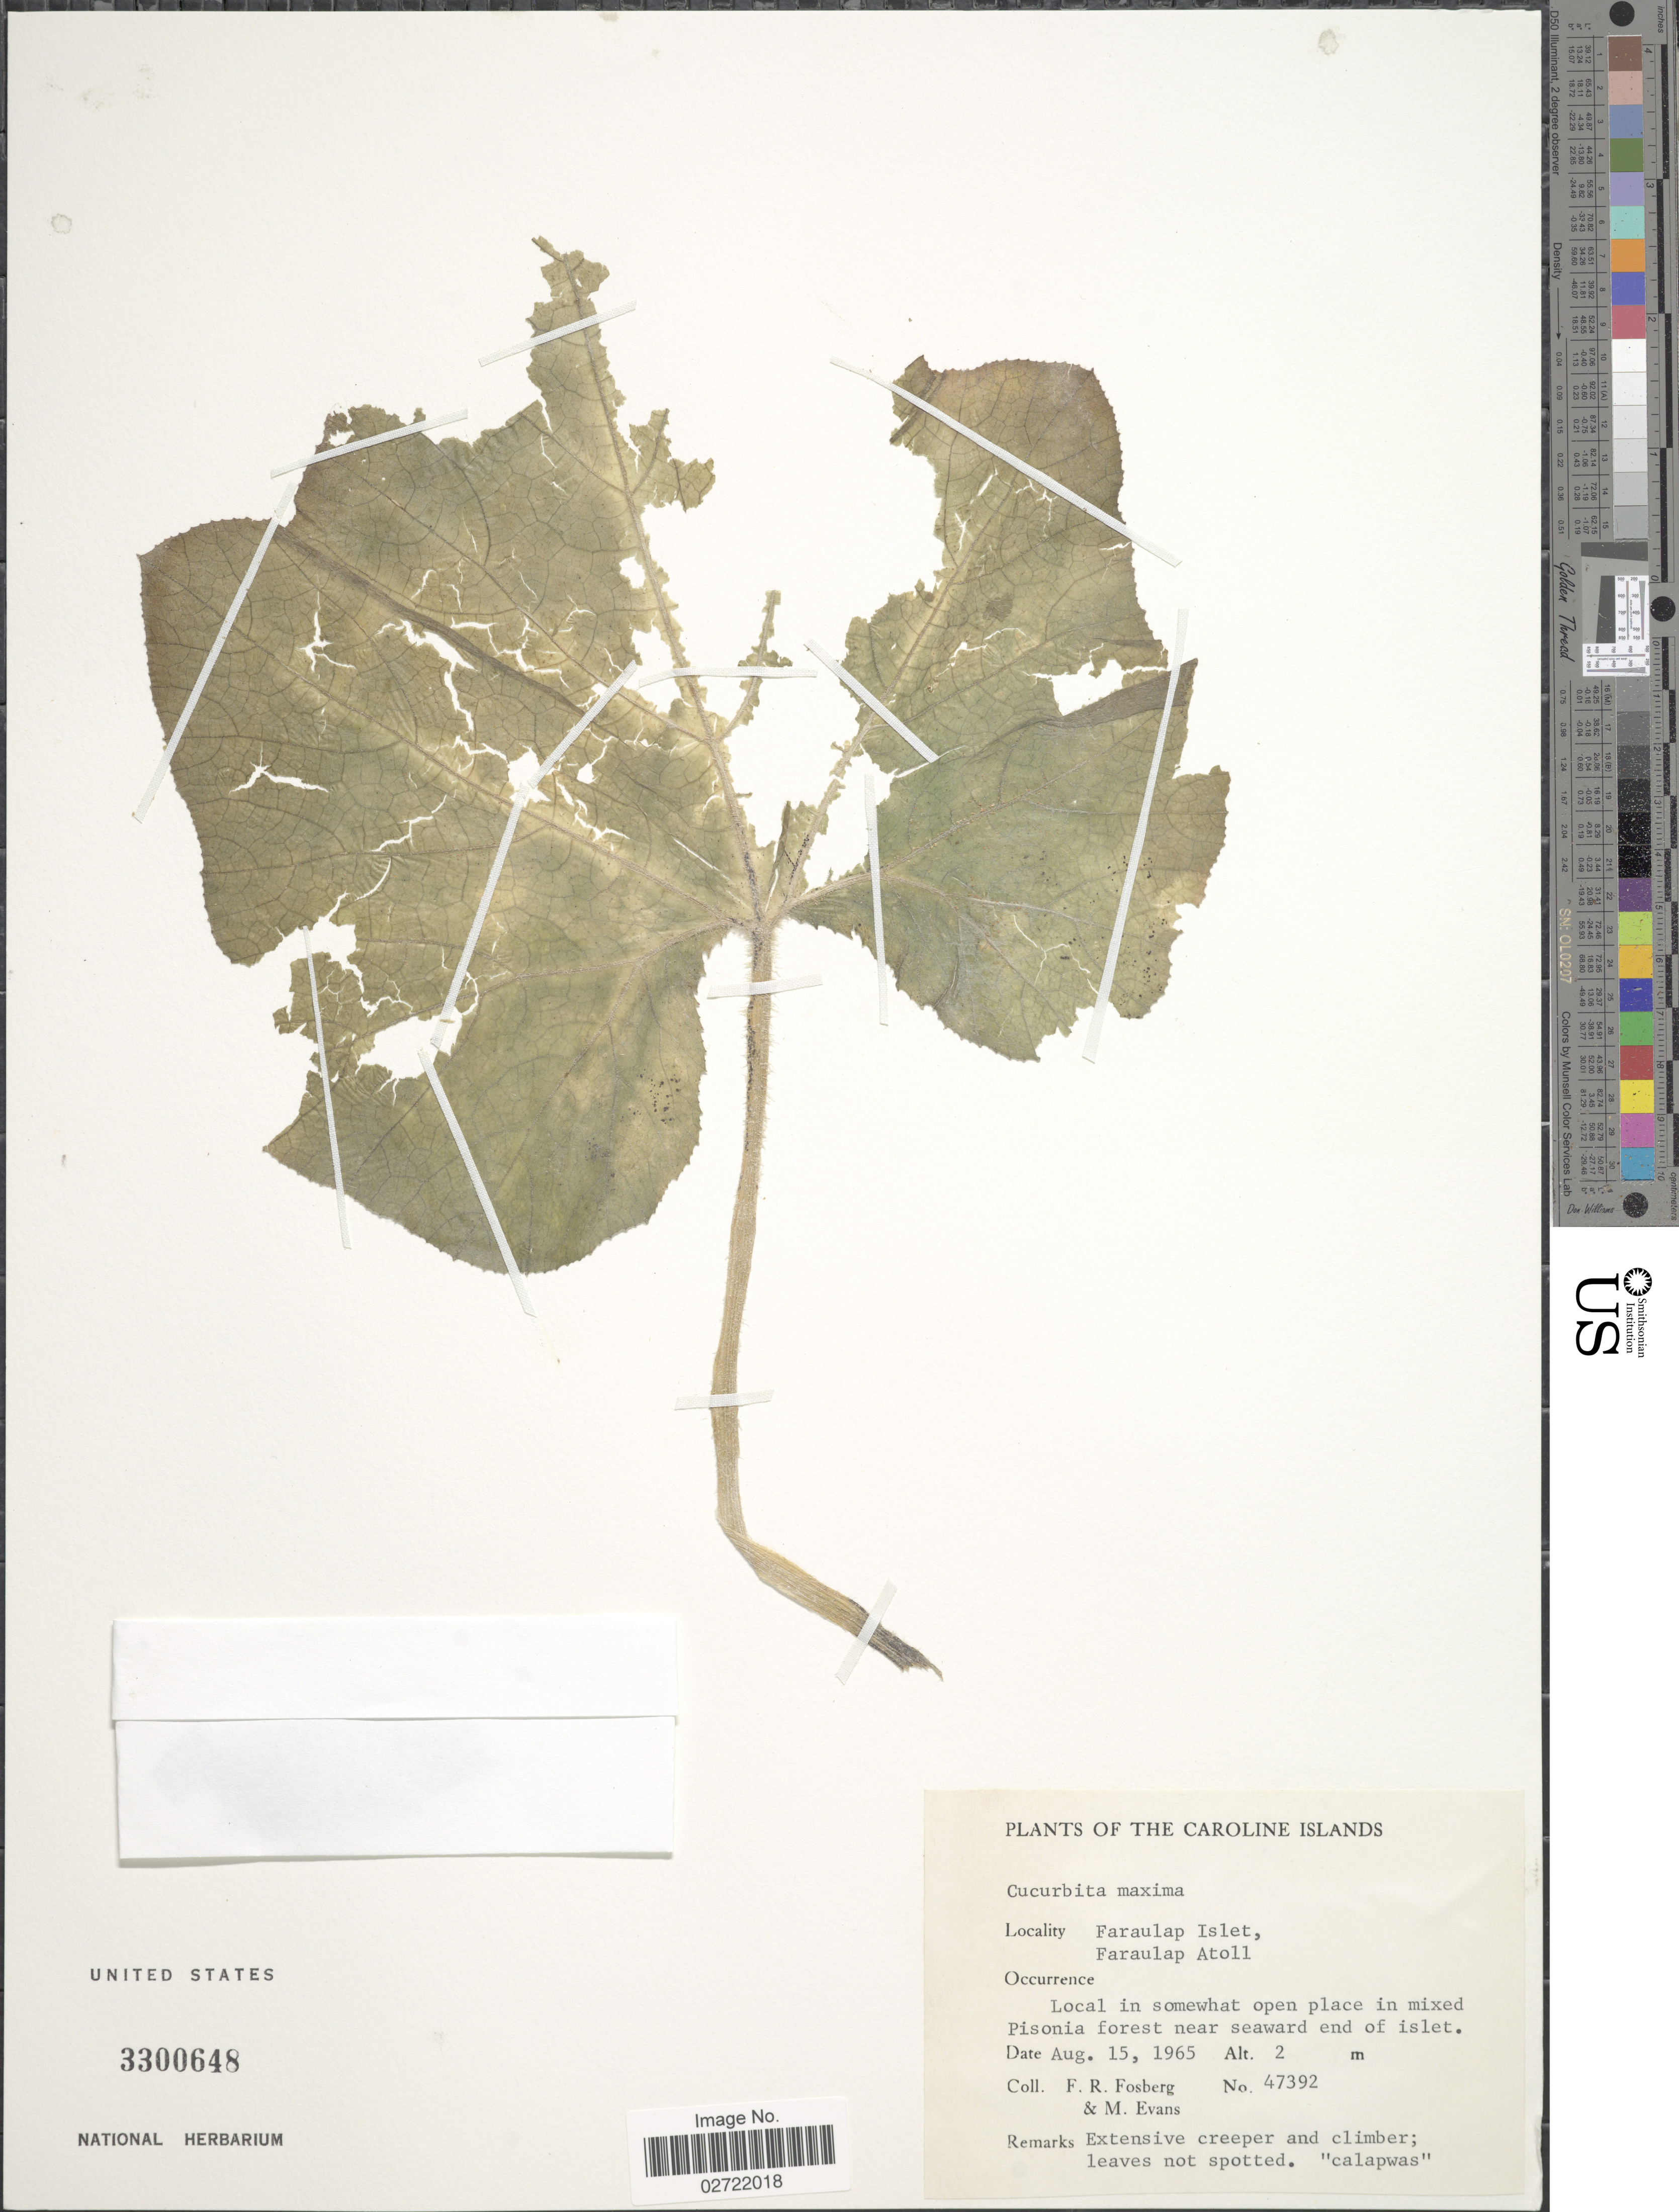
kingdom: Plantae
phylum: Tracheophyta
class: Magnoliopsida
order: Cucurbitales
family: Cucurbitaceae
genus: Cucurbita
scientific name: Cucurbita maxima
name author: Duchesne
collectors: F. R. Fosberg & M. Evans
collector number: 47392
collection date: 1965-08-15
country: Micronesia, Federated States of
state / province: Yap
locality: The Caroline Islands, Faraulap Islet, Faraulap Atoll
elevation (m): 2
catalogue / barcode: US 3300648